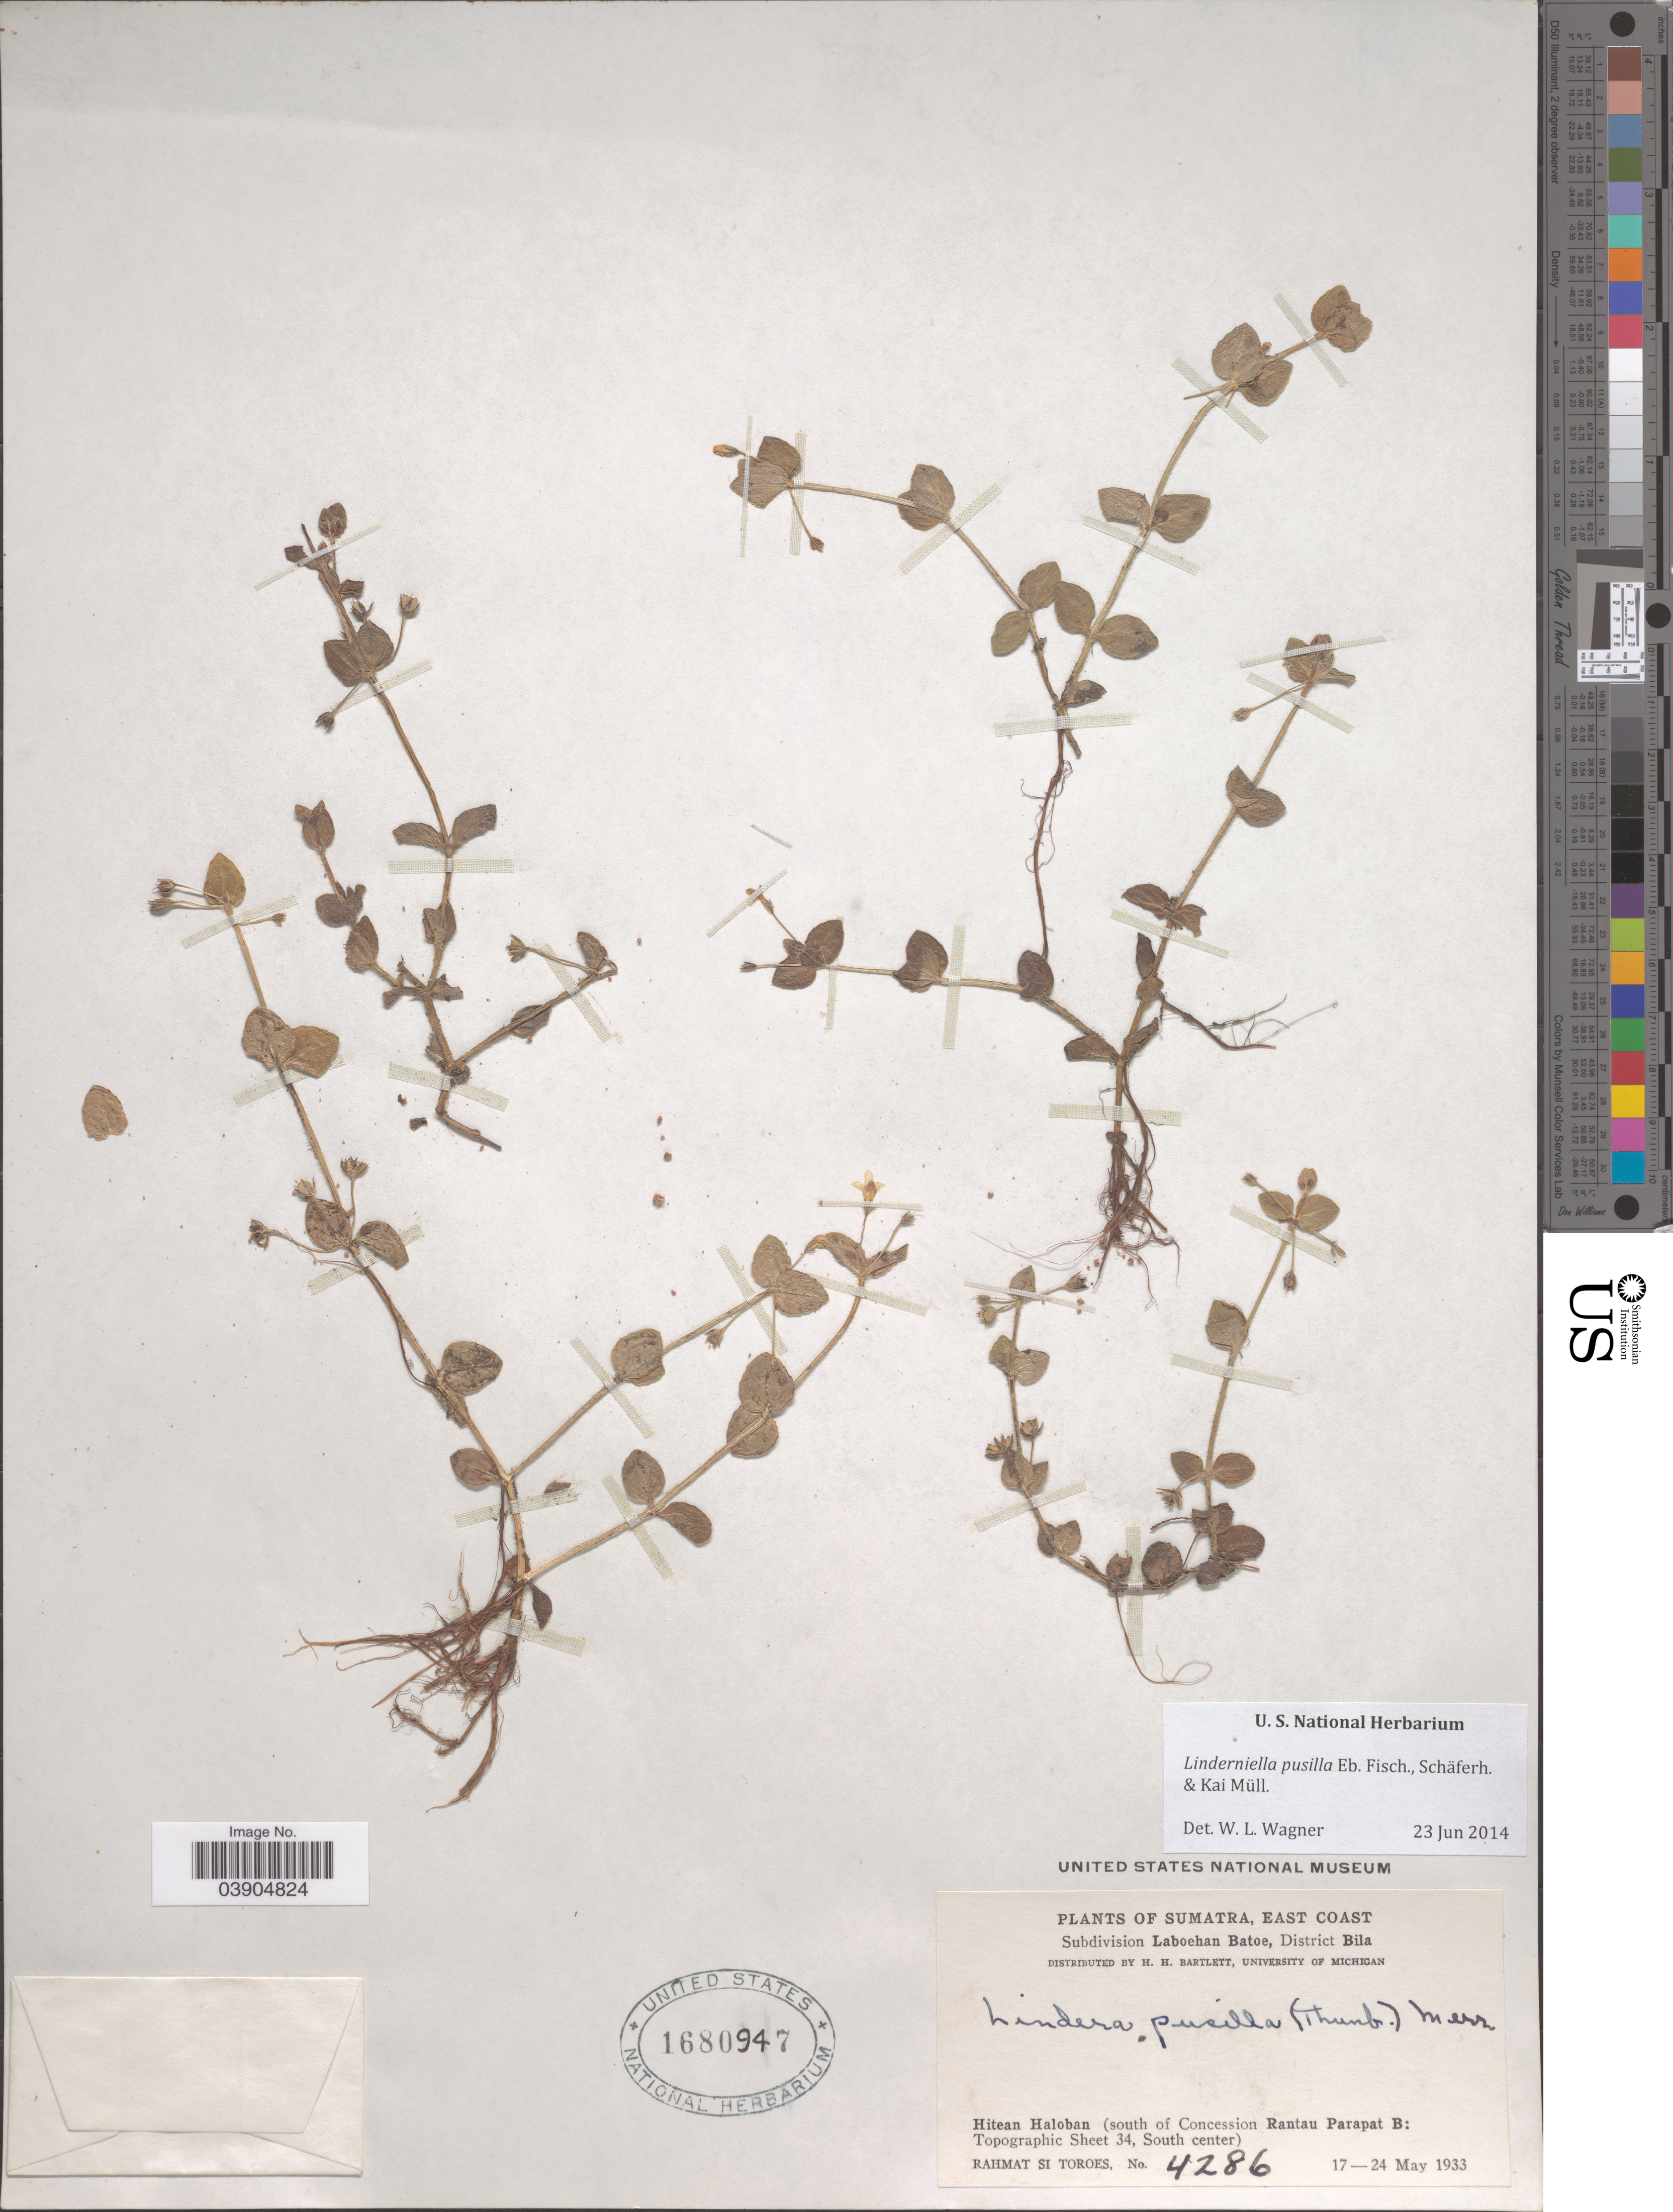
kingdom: Plantae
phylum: Tracheophyta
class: Magnoliopsida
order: Lamiales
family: Linderniaceae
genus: Lindernia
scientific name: Lindernia pusilla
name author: (Willd.) Bold.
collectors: Rahmat Si Boeea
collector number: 4286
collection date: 1933-05-17/1933-05-24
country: Indonesia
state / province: Sumatra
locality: East Coast. Subdivision Laboehan Batoe, District Bila. Hitean Haloban (south of Concession Rantau Parapat B: Topographic Sheet 34, South center).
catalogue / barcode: US 1680947